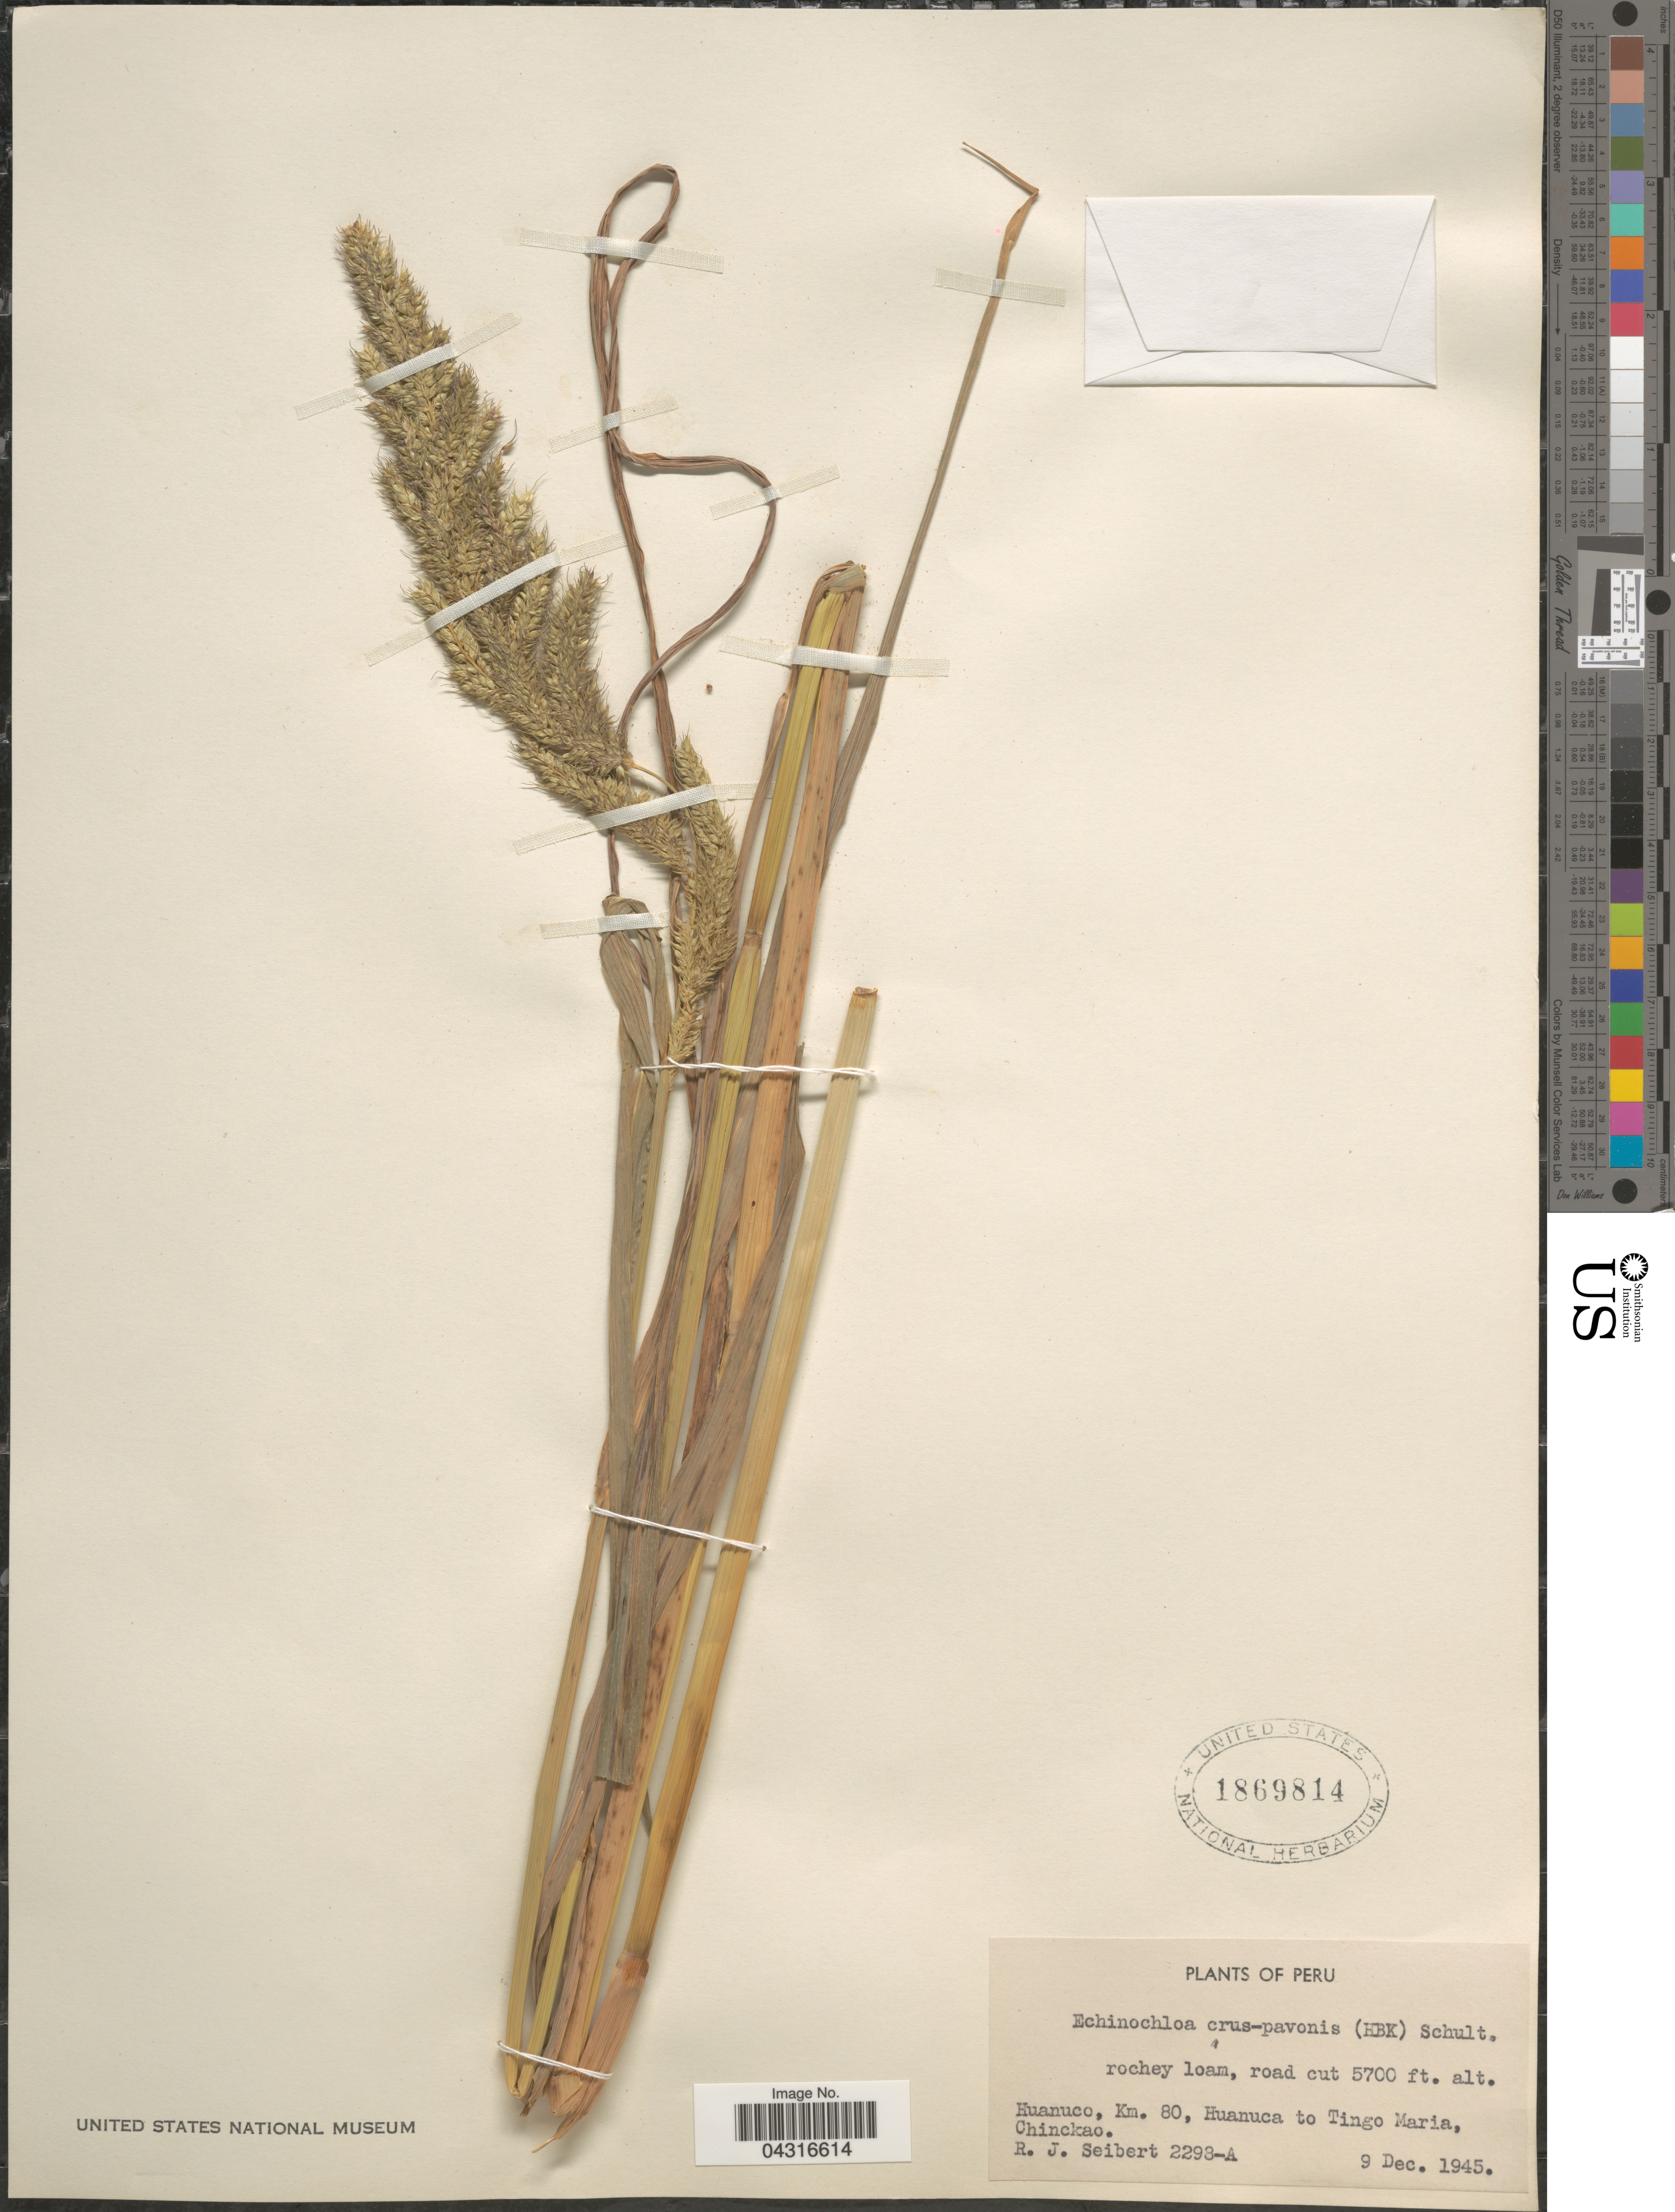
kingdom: Plantae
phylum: Tracheophyta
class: Liliopsida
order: Poales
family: Poaceae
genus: Echinochloa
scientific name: Echinochloa crus-pavonis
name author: (Kunth) Schult.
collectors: R. J. Seibert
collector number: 2298-A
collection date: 1945-12-09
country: Peru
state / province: Huánuco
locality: Km. 80, Huanuca to Tingo Maria, Chinckao.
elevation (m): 1737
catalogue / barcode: US 1869814